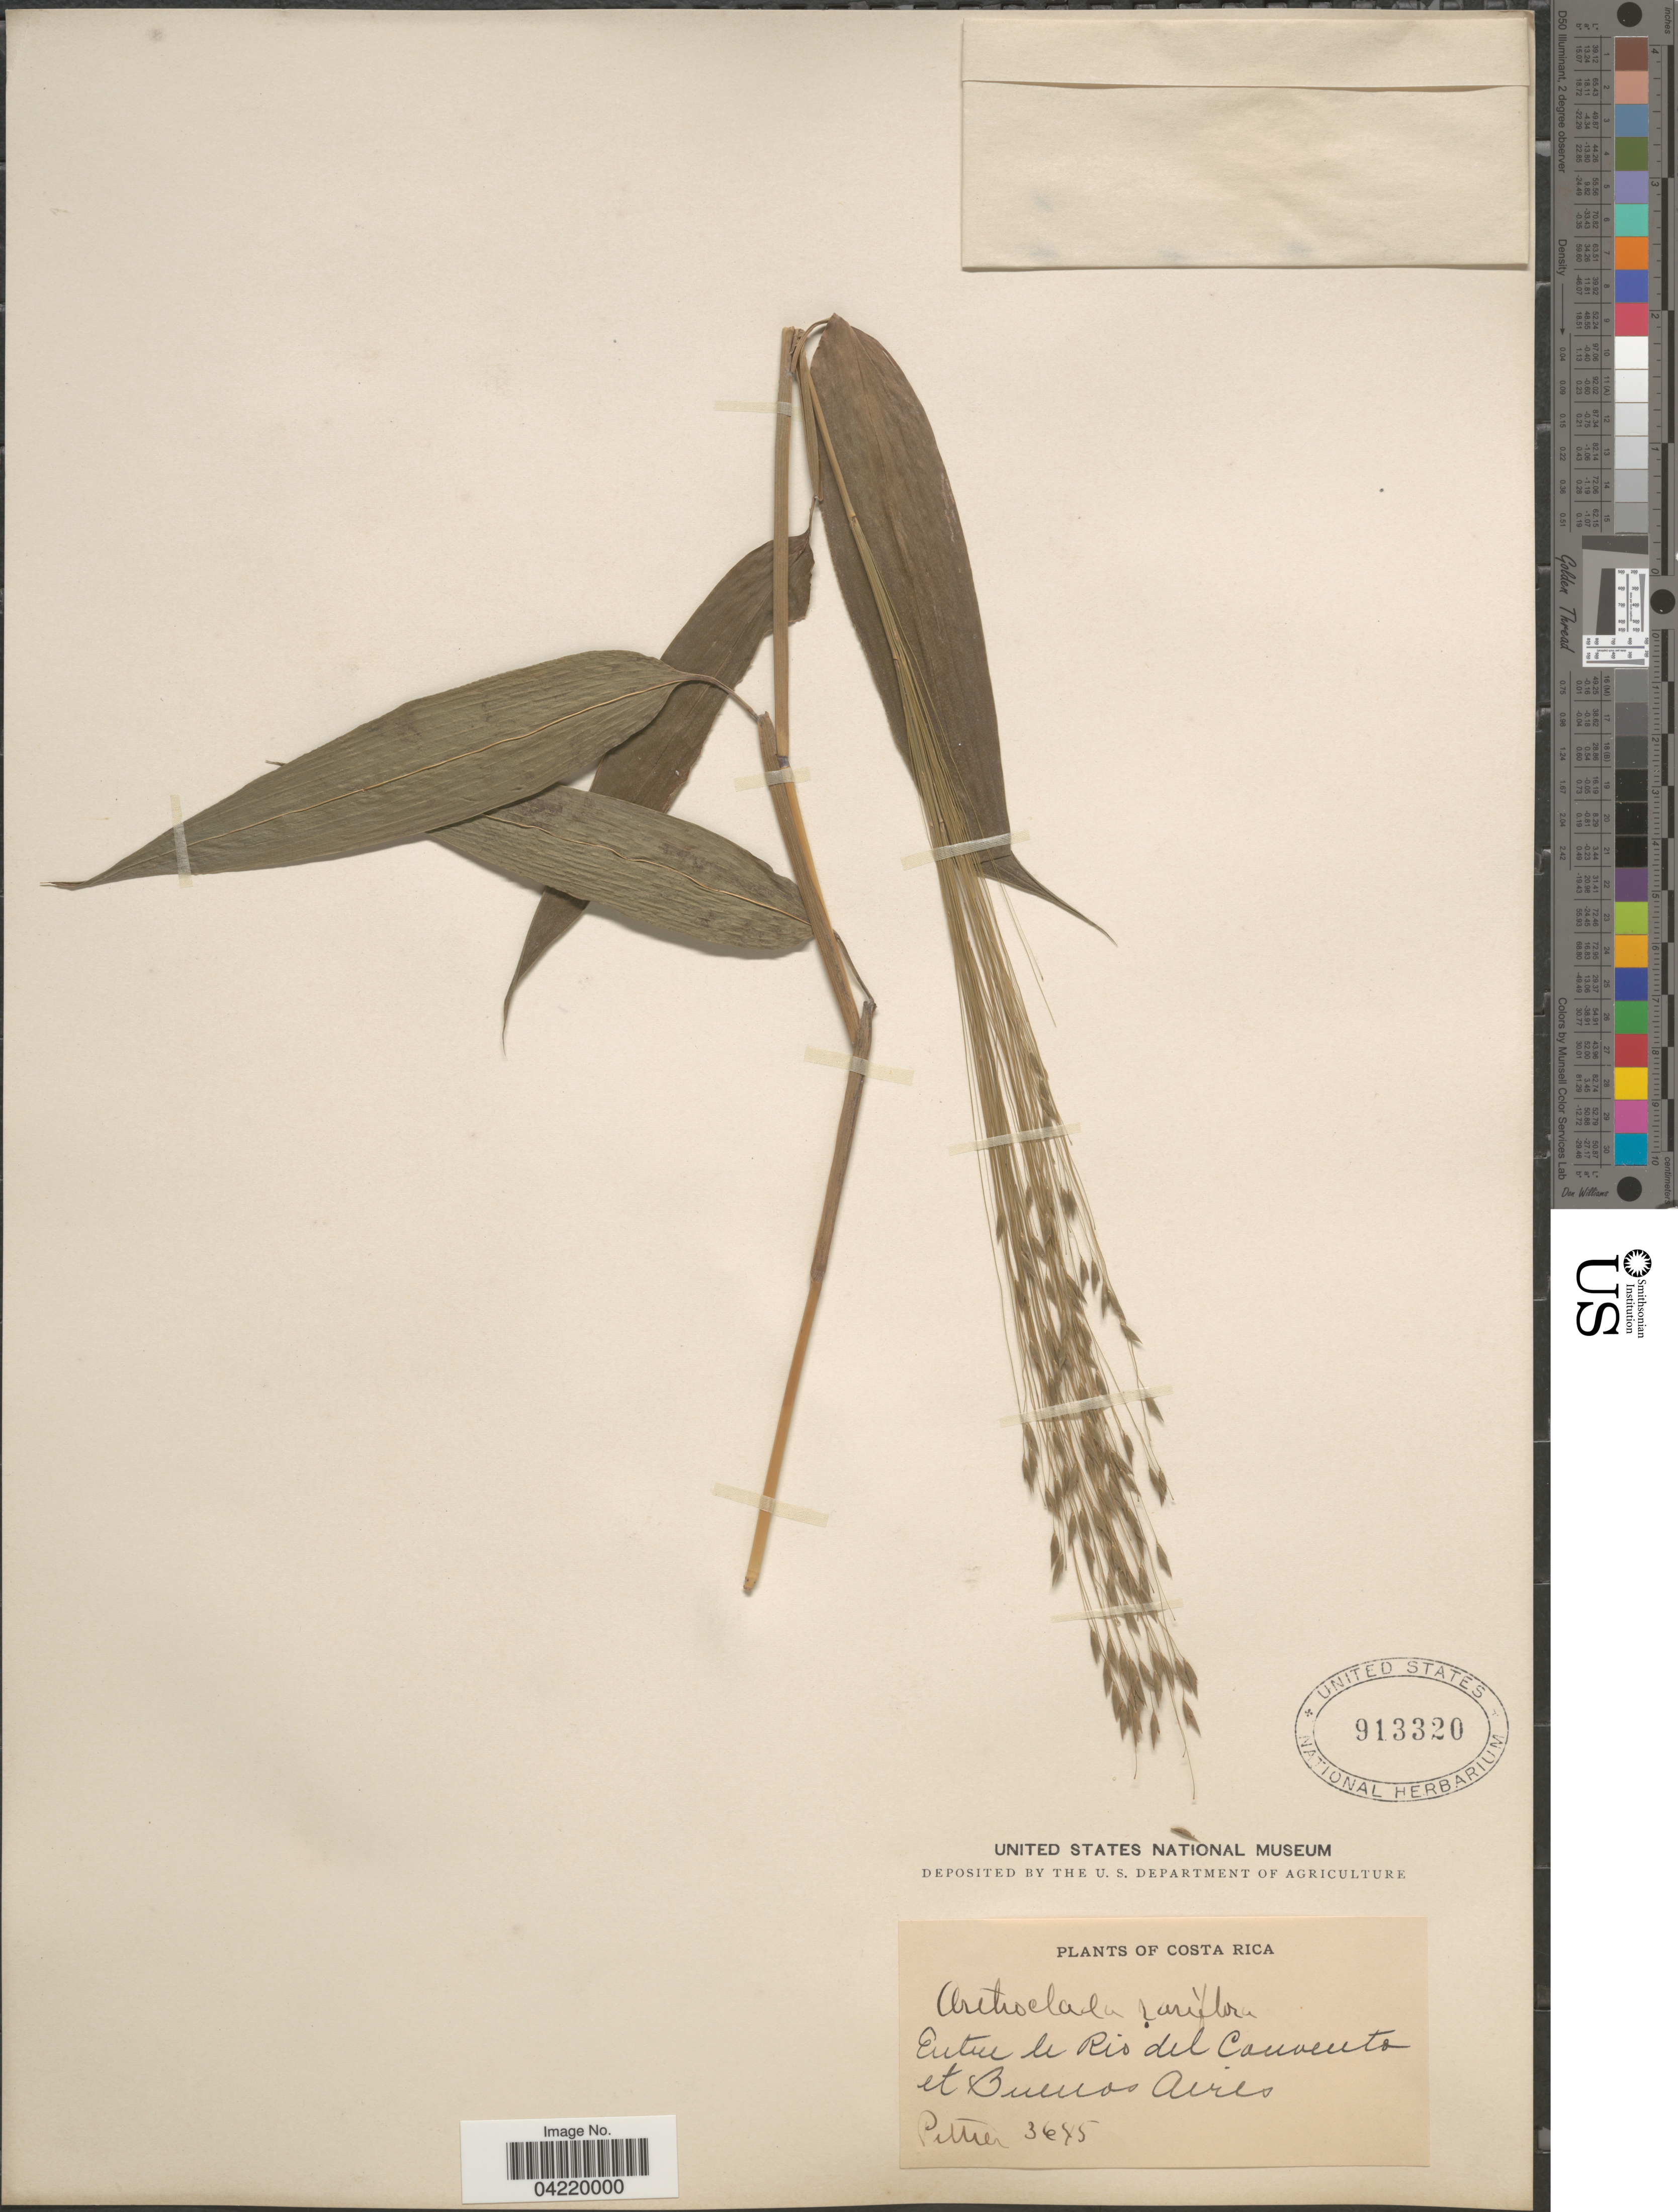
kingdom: Plantae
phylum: Tracheophyta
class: Liliopsida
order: Poales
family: Poaceae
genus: Orthoclada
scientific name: Orthoclada laxa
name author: P. Beauv.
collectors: Pittier, --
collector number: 3645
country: Costa Rica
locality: Entre le Rio del Convento et Buenos Aires.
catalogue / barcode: US 913320